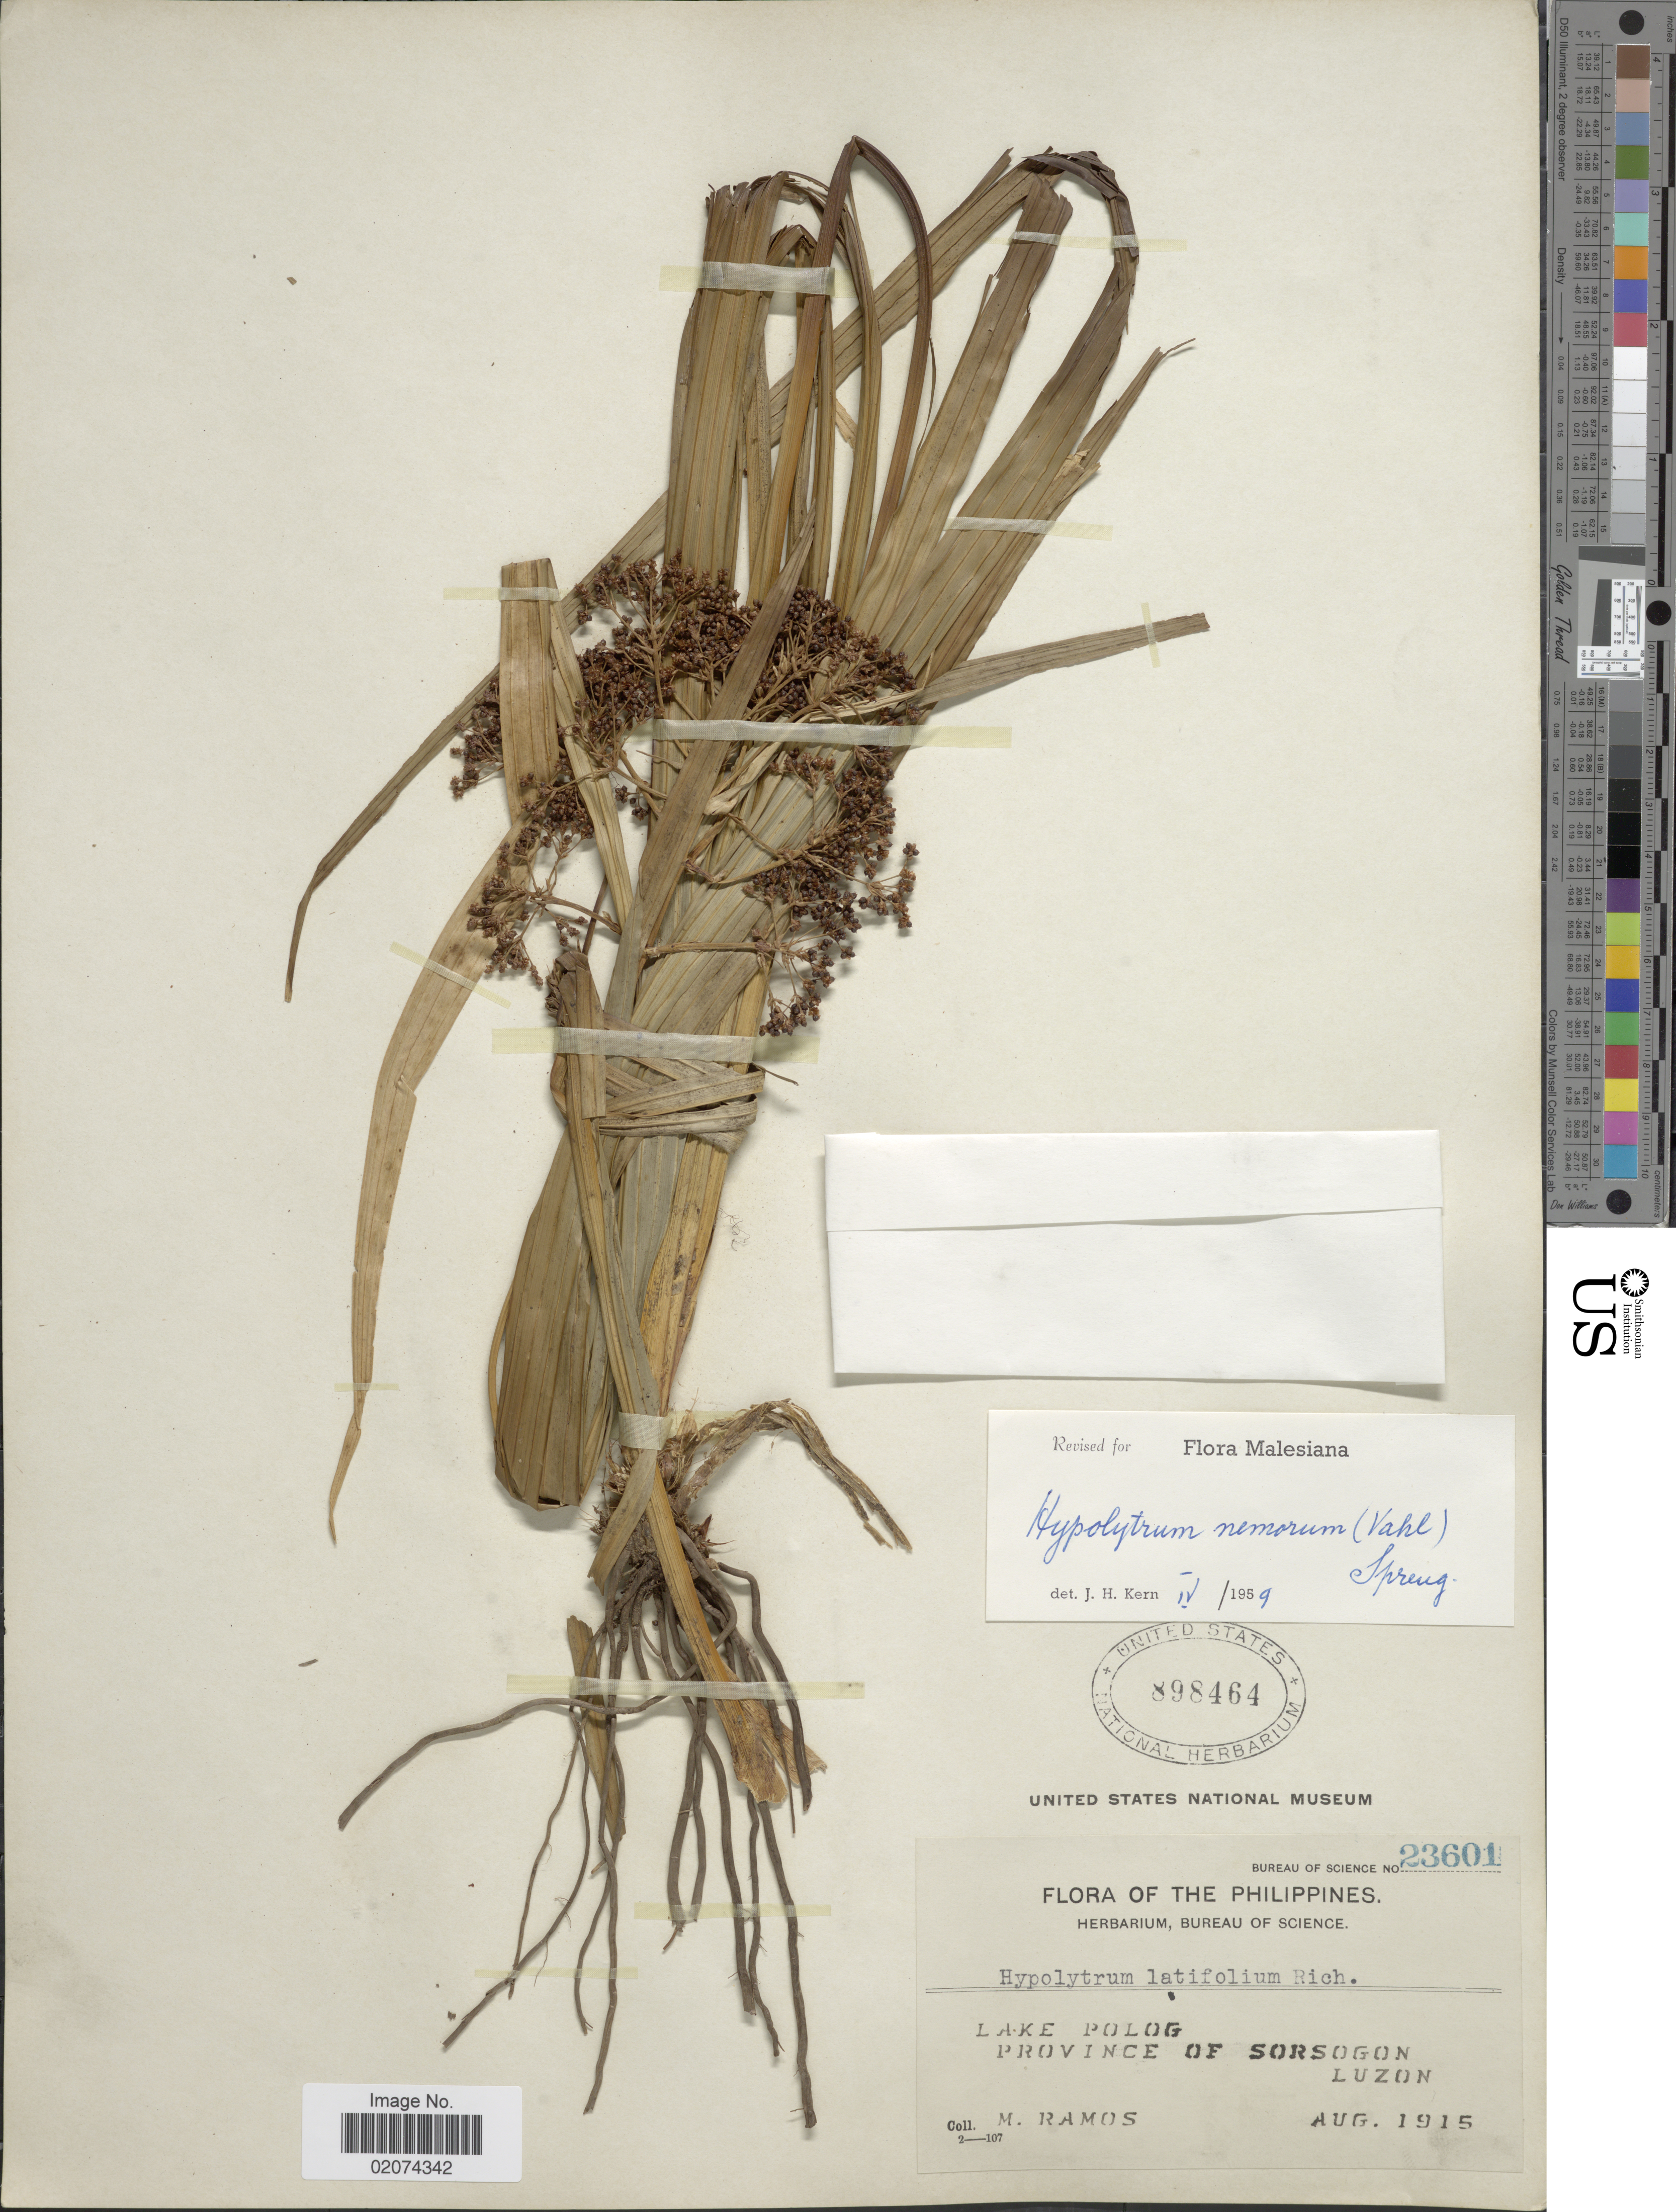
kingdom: Plantae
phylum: Tracheophyta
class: Liliopsida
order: Poales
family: Cyperaceae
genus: Hypolytrum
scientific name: Hypolytrum nemorum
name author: (Vahl) Spreng.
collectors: M. Ramos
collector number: Bureau of Science23601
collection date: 1915-08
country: Philippines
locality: Lake Polog Province of Sorsogon Luzon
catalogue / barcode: US 898464